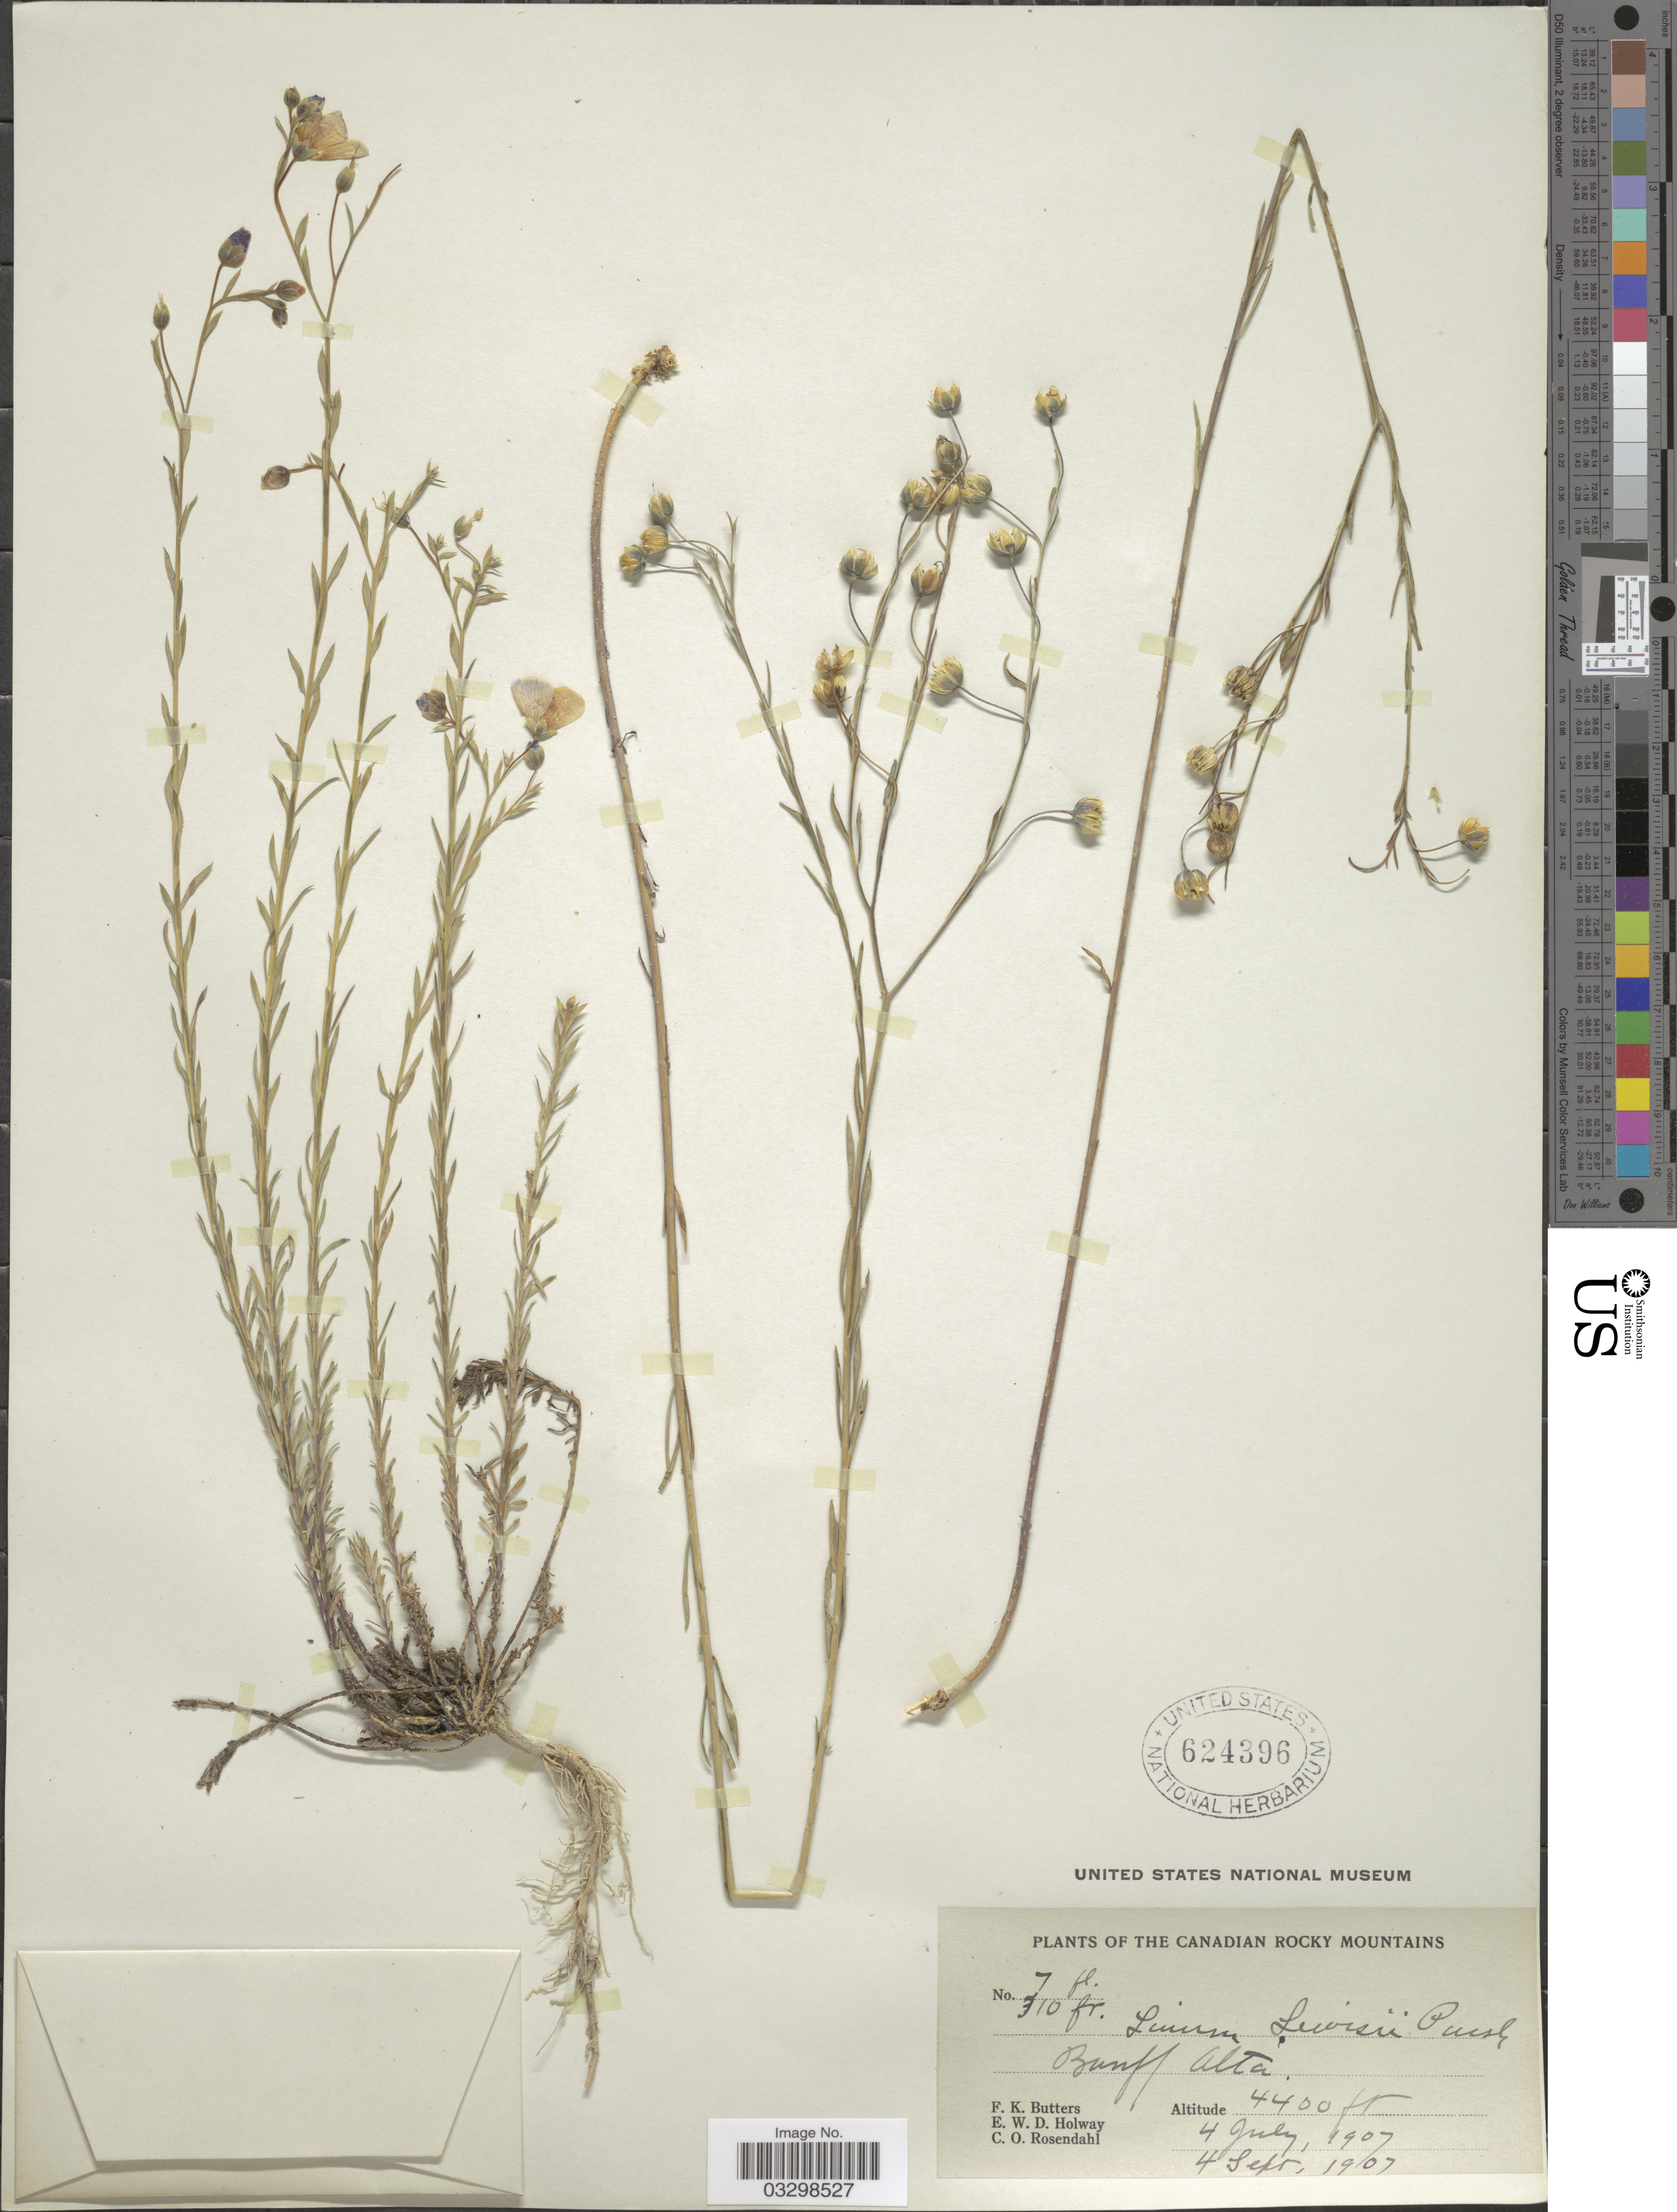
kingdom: Plantae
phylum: Tracheophyta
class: Magnoliopsida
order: Malpighiales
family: Linaceae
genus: Linum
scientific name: Linum lewisii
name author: Pursh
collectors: F. K. Butters, E. W. D. Holway & C. O. Rosendahl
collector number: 7/310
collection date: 1907-07-04/1907-09-04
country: Canada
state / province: Alberta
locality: Canadian Rocky Mountains. Banff Alta.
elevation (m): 1341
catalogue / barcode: US 624396